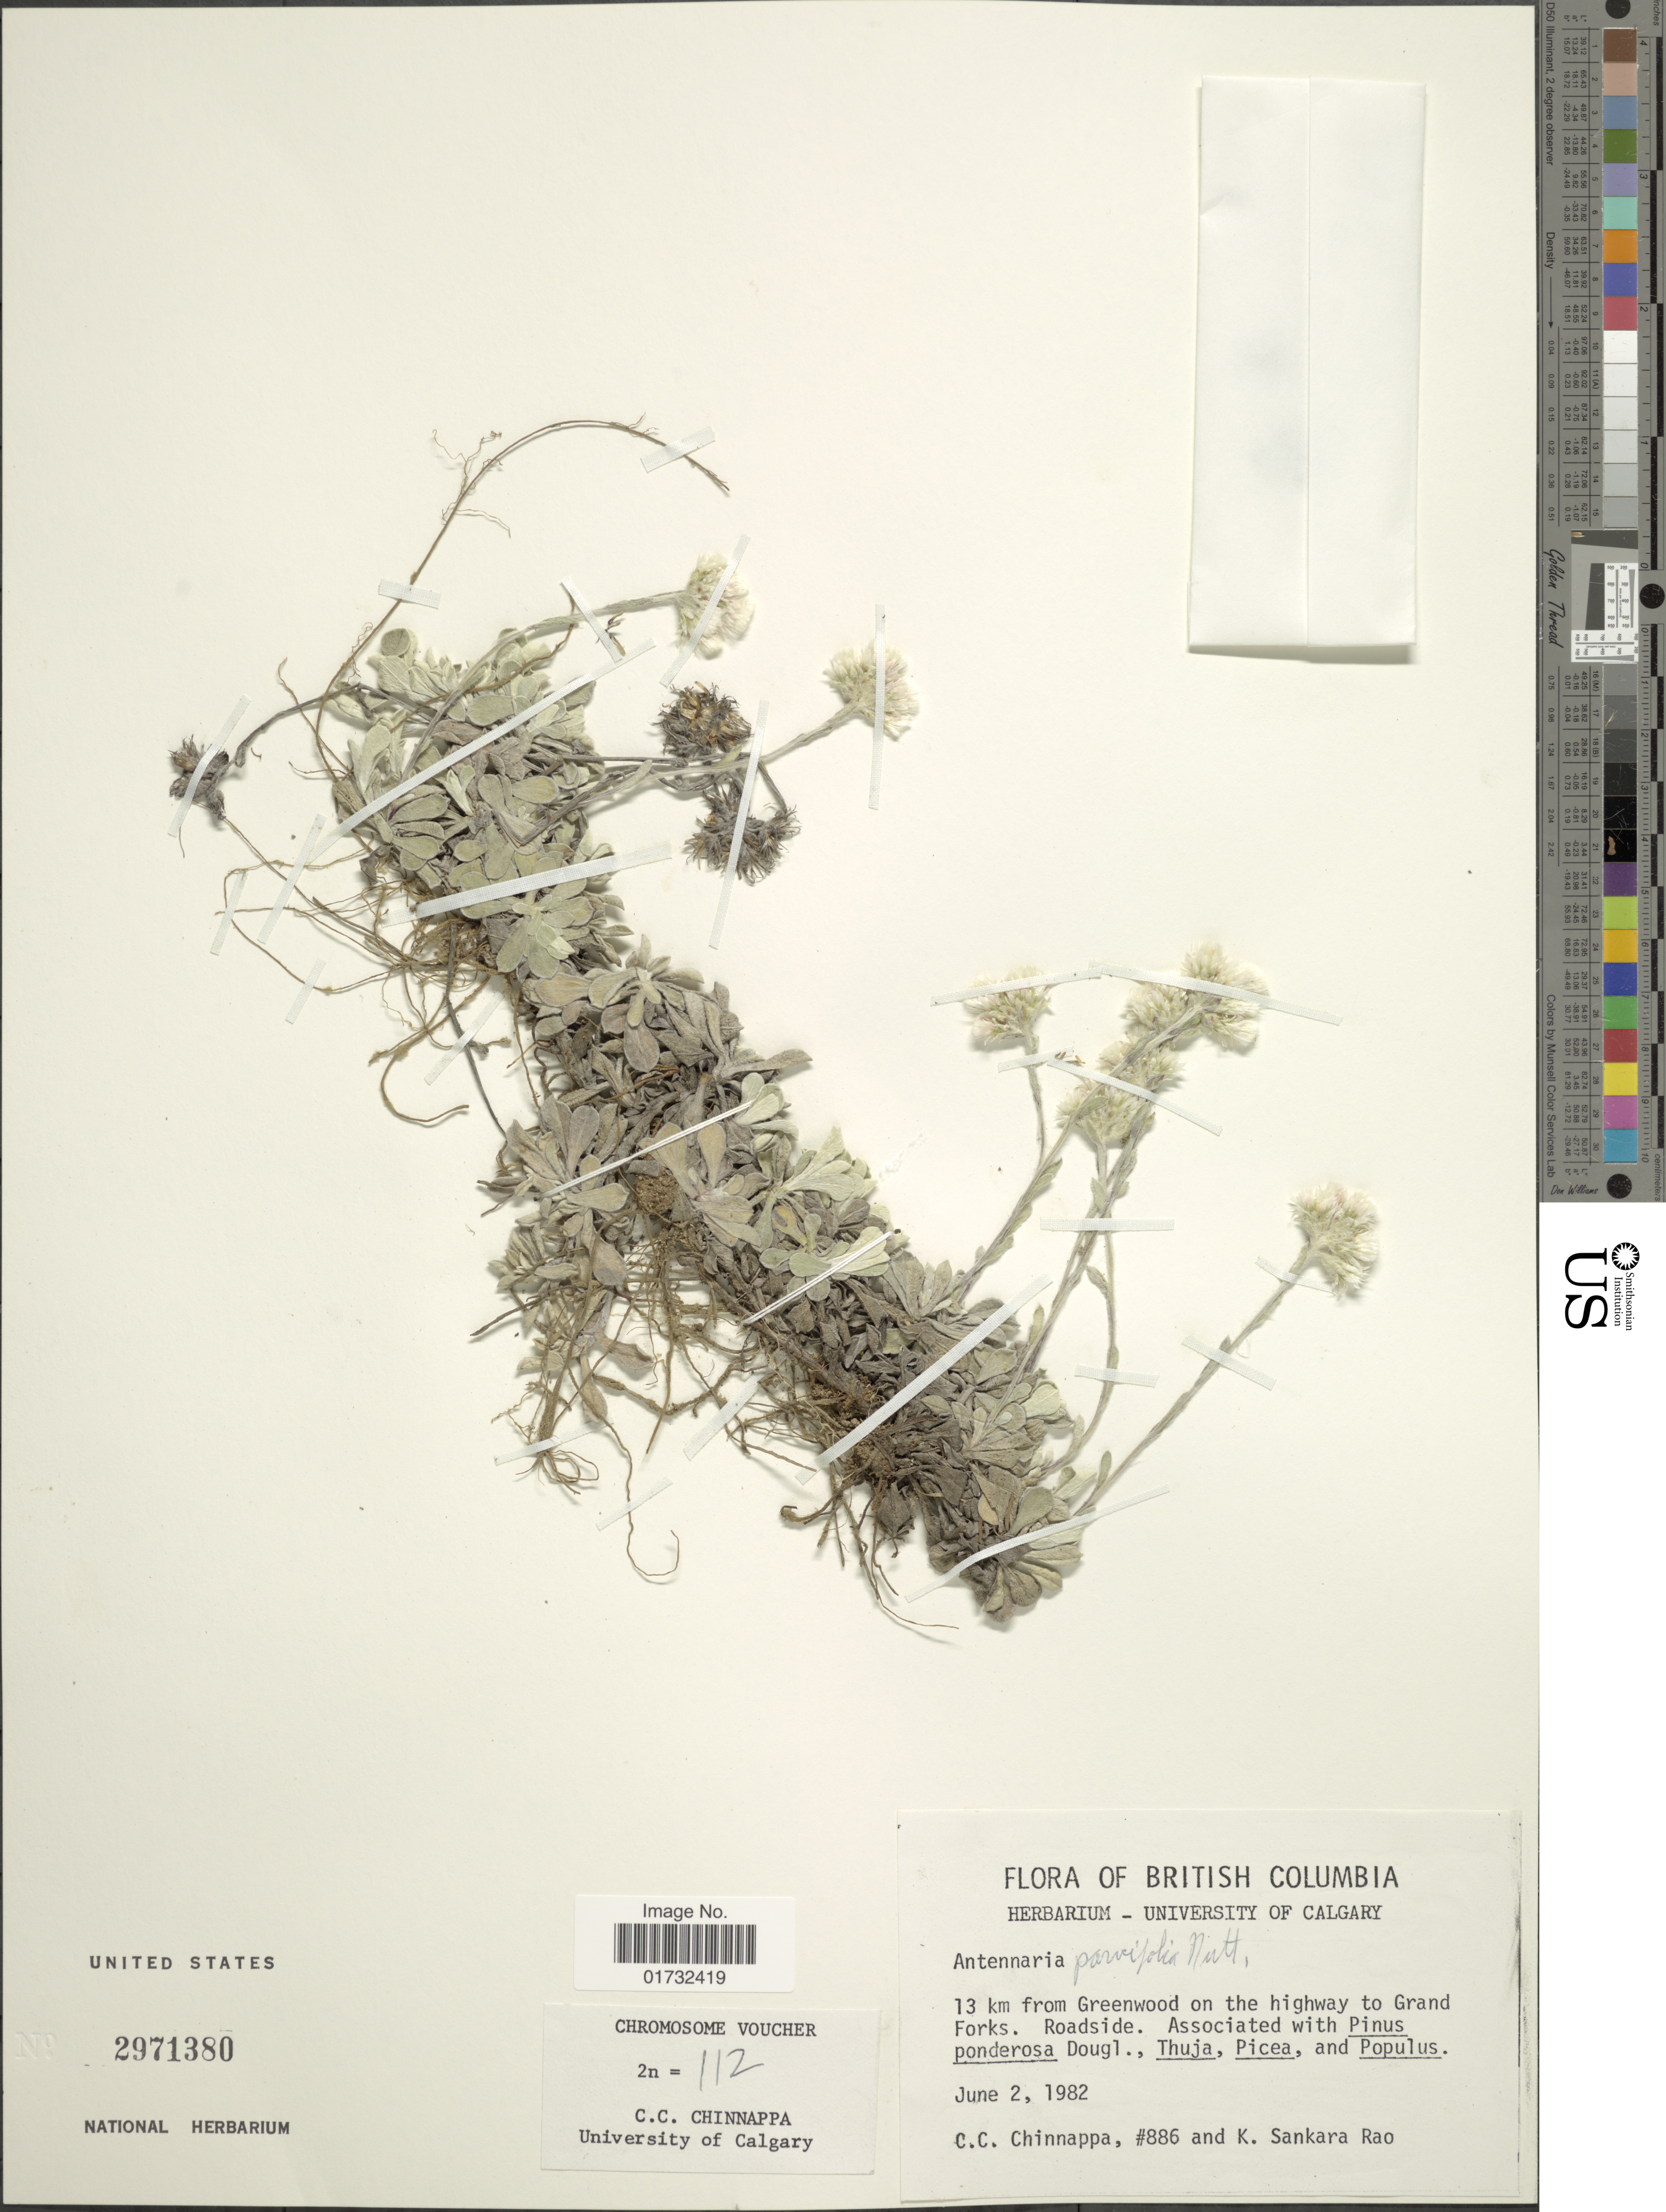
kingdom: Plantae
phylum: Tracheophyta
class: Magnoliopsida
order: Asterales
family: Asteraceae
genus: Antennaria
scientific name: Antennaria parvifolia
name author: Nutt.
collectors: C. Chinnappa & K. Rao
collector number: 886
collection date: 1982-06-02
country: Canada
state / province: British Columbia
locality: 13 km from Greenwood on the highway to Grand Forks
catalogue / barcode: US 2971380